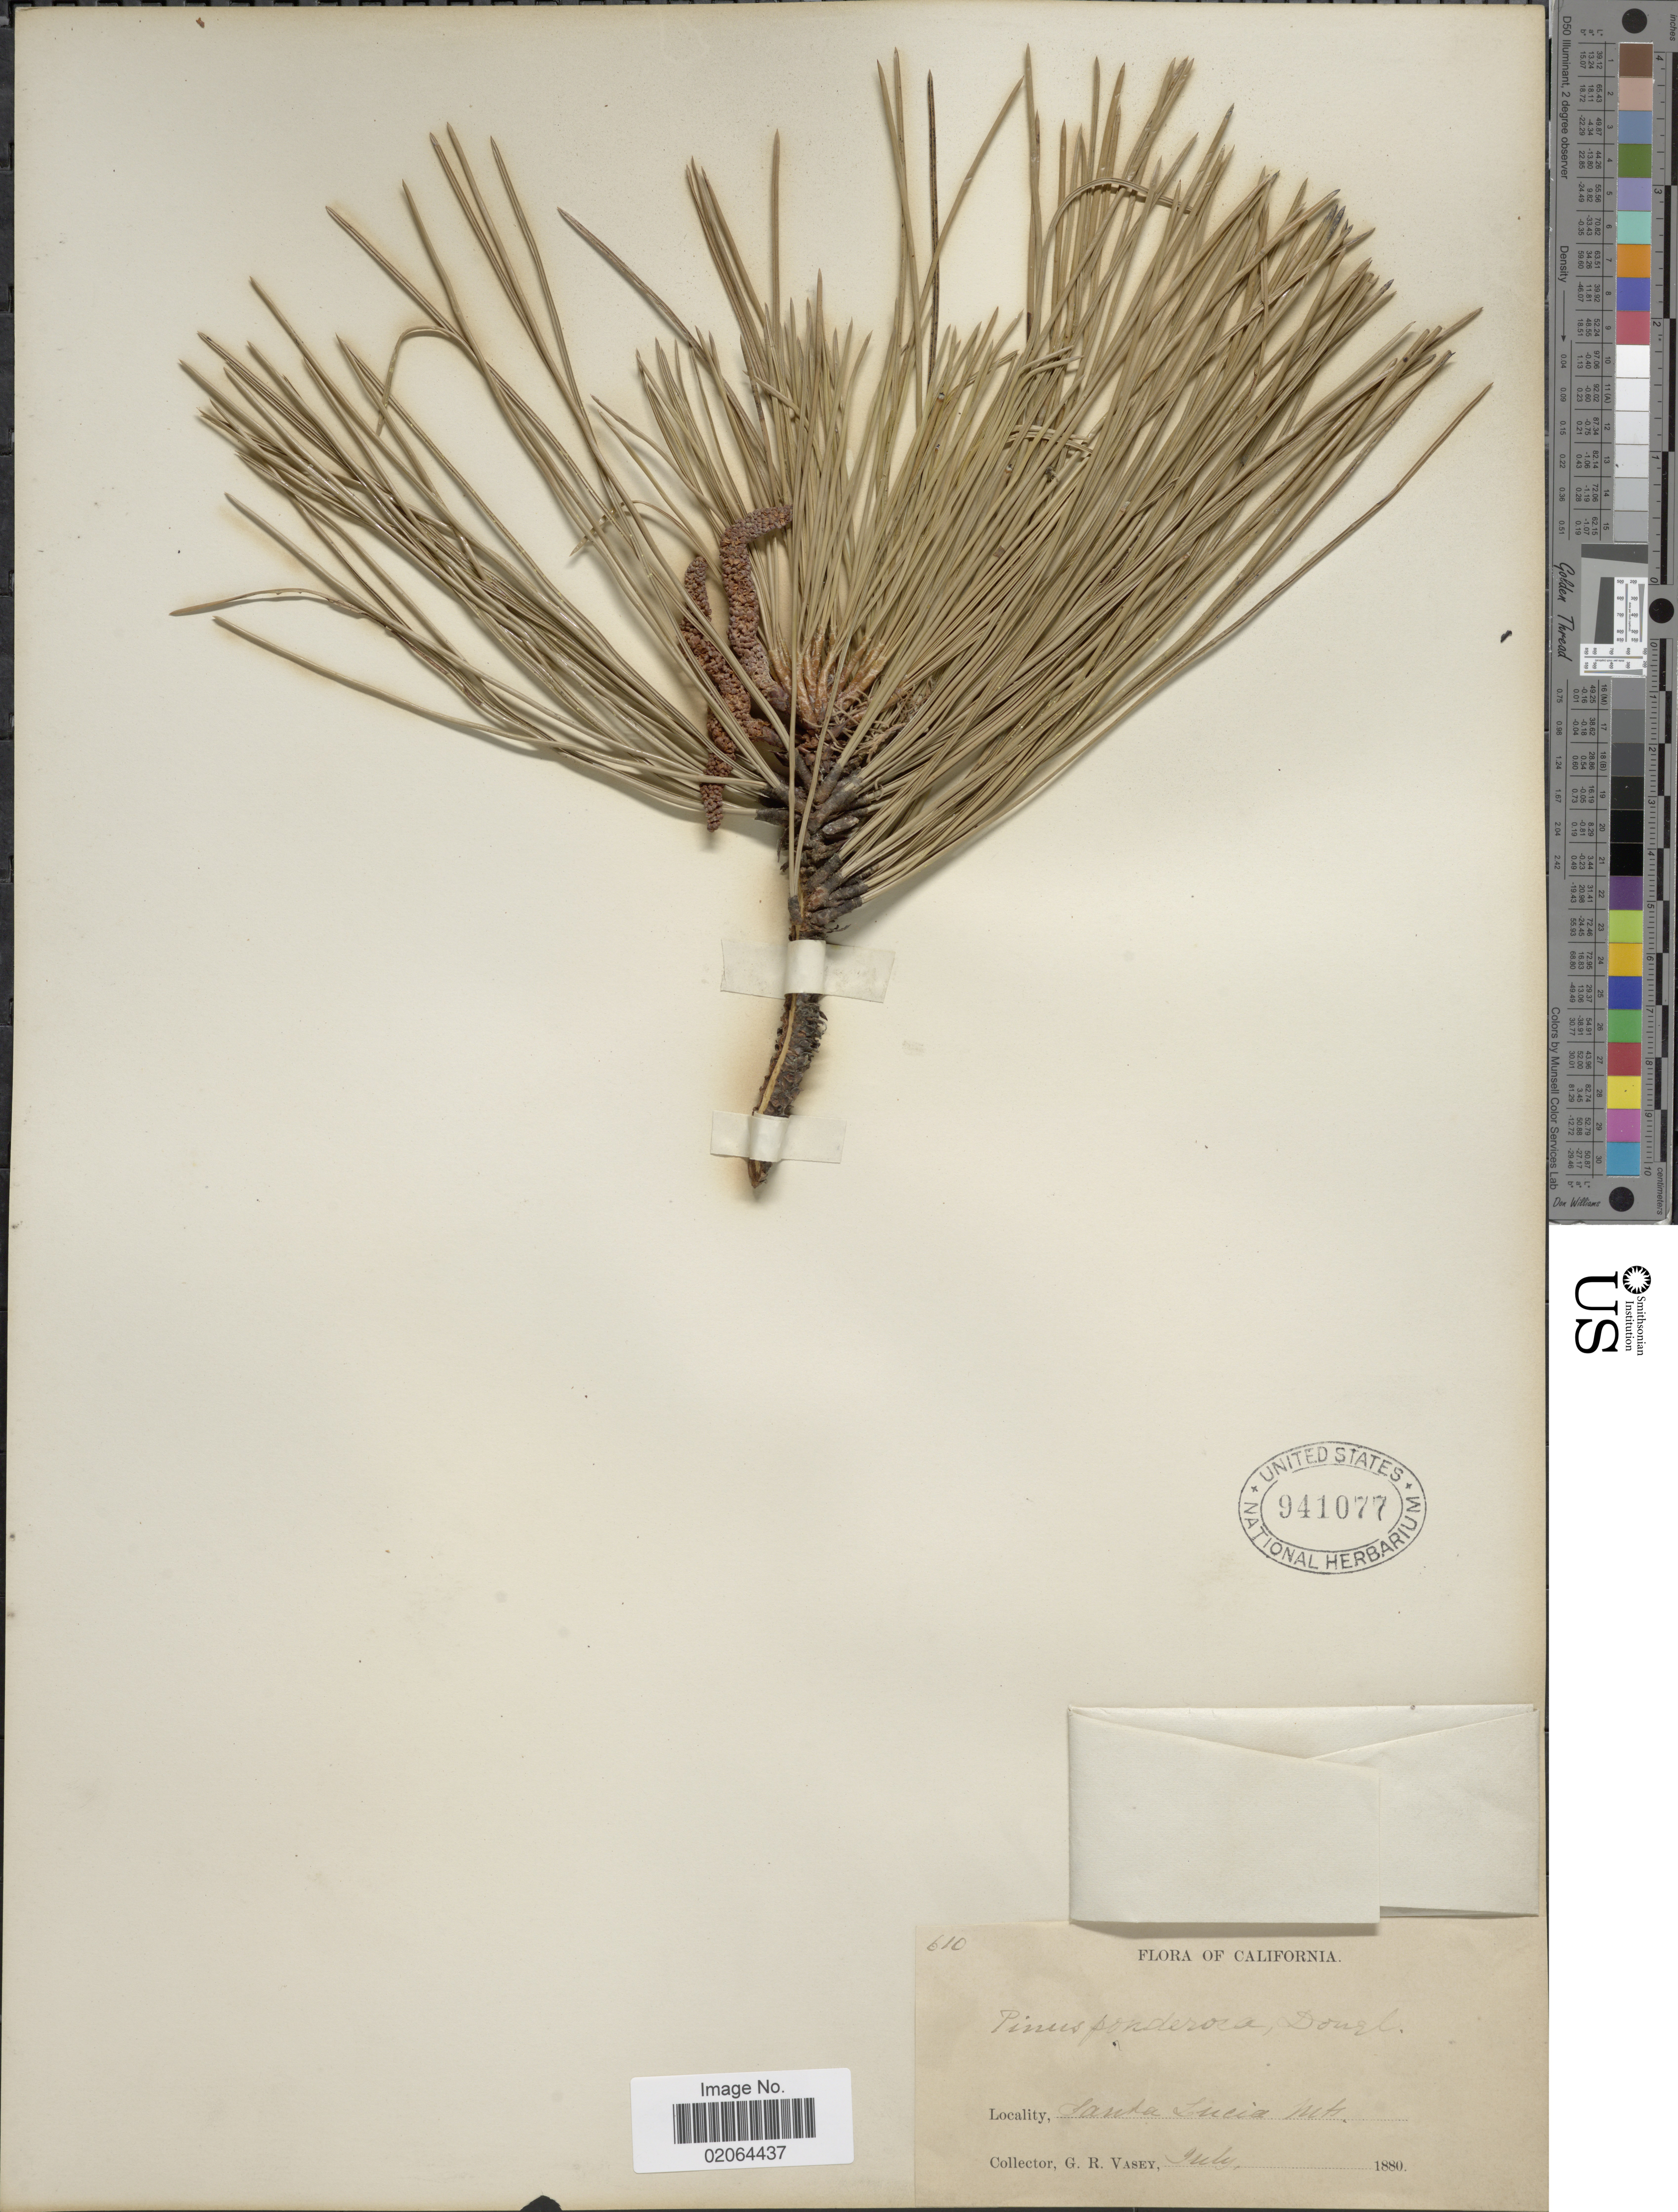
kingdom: Plantae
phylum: Tracheophyta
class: Pinopsida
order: Pinales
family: Pinaceae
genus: Pinus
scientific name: Pinus ponderosa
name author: Douglas ex C. Lawson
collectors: G. R. Vasey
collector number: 610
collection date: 1880-07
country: United States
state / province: California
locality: California. Santa Luciia, Mt.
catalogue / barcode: US 941077